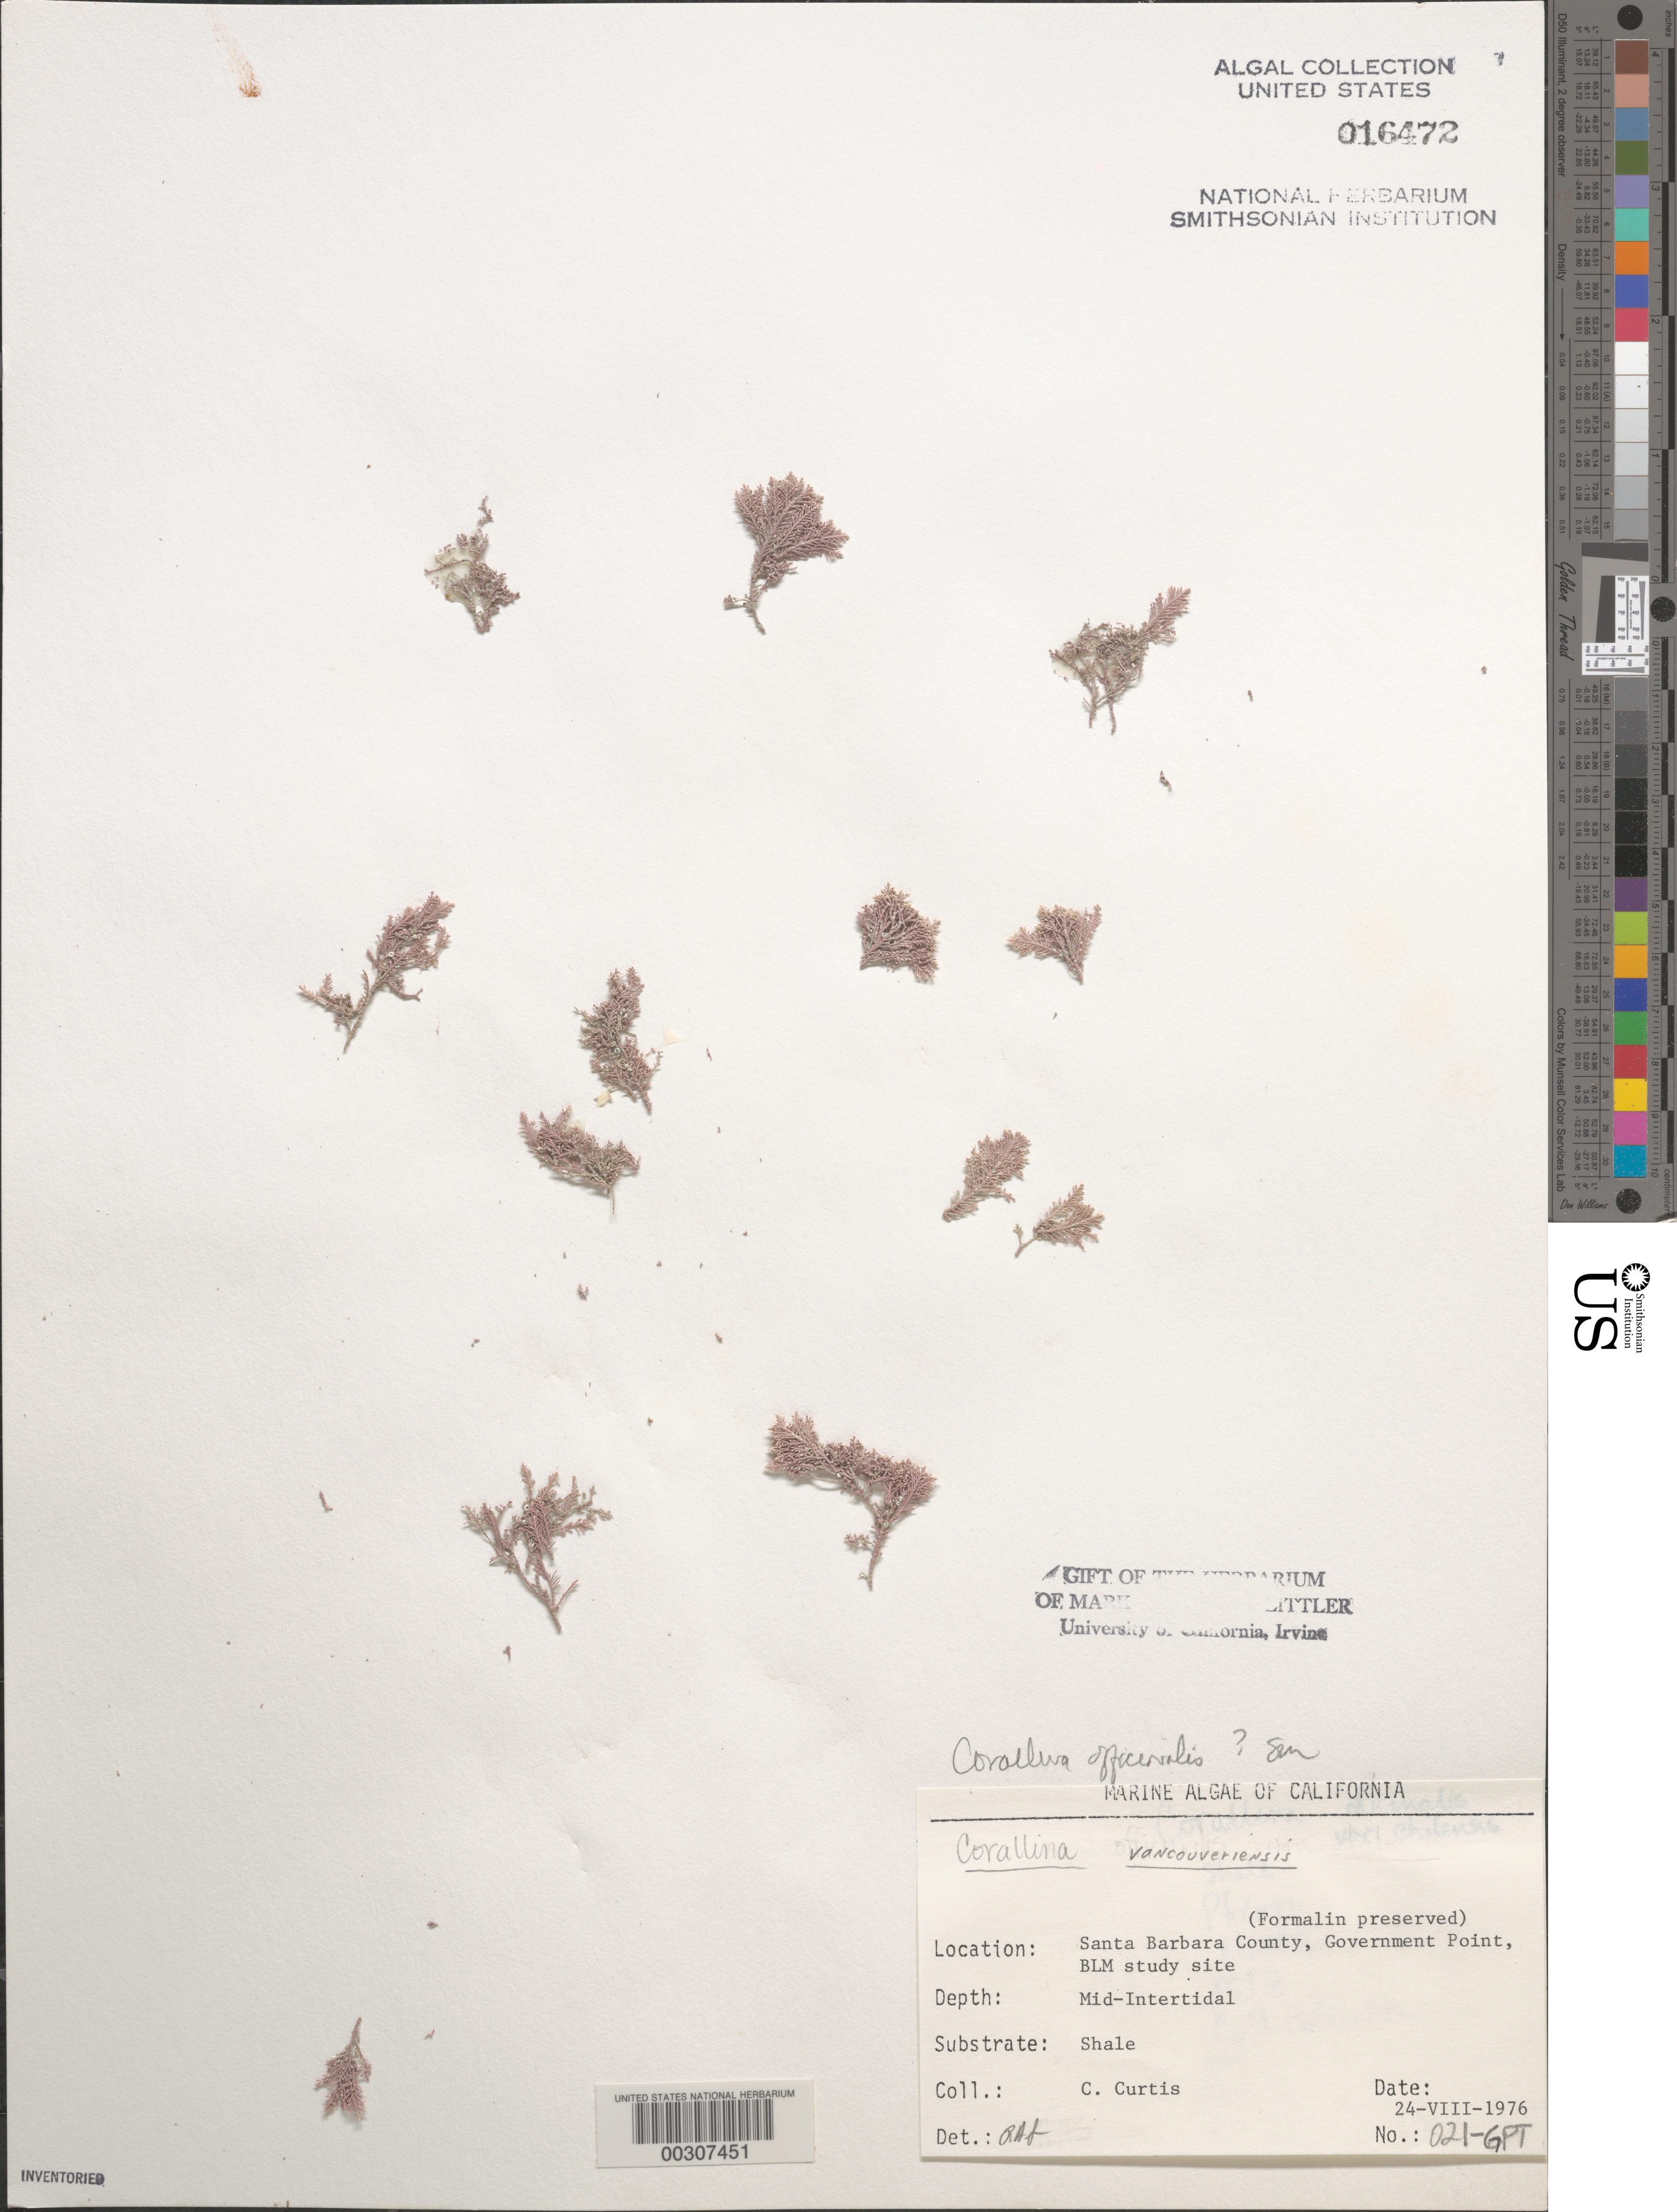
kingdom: Plantae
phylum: Rhodophyta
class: Florideophyceae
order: Corallinales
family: Corallinaceae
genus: Corallina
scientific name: Corallina vancouveriensis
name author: Yendo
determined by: Sims, Robert H.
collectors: C. Curtis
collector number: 021-gpt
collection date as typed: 24 Aug 1976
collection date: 1976-08-24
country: United States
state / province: California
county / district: Santa Barbara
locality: Government Point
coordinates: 34 26'31"N, 120 24'06"W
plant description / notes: BLM-SOCALBIGHT Rocky Intertidal Survey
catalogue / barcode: US 16472